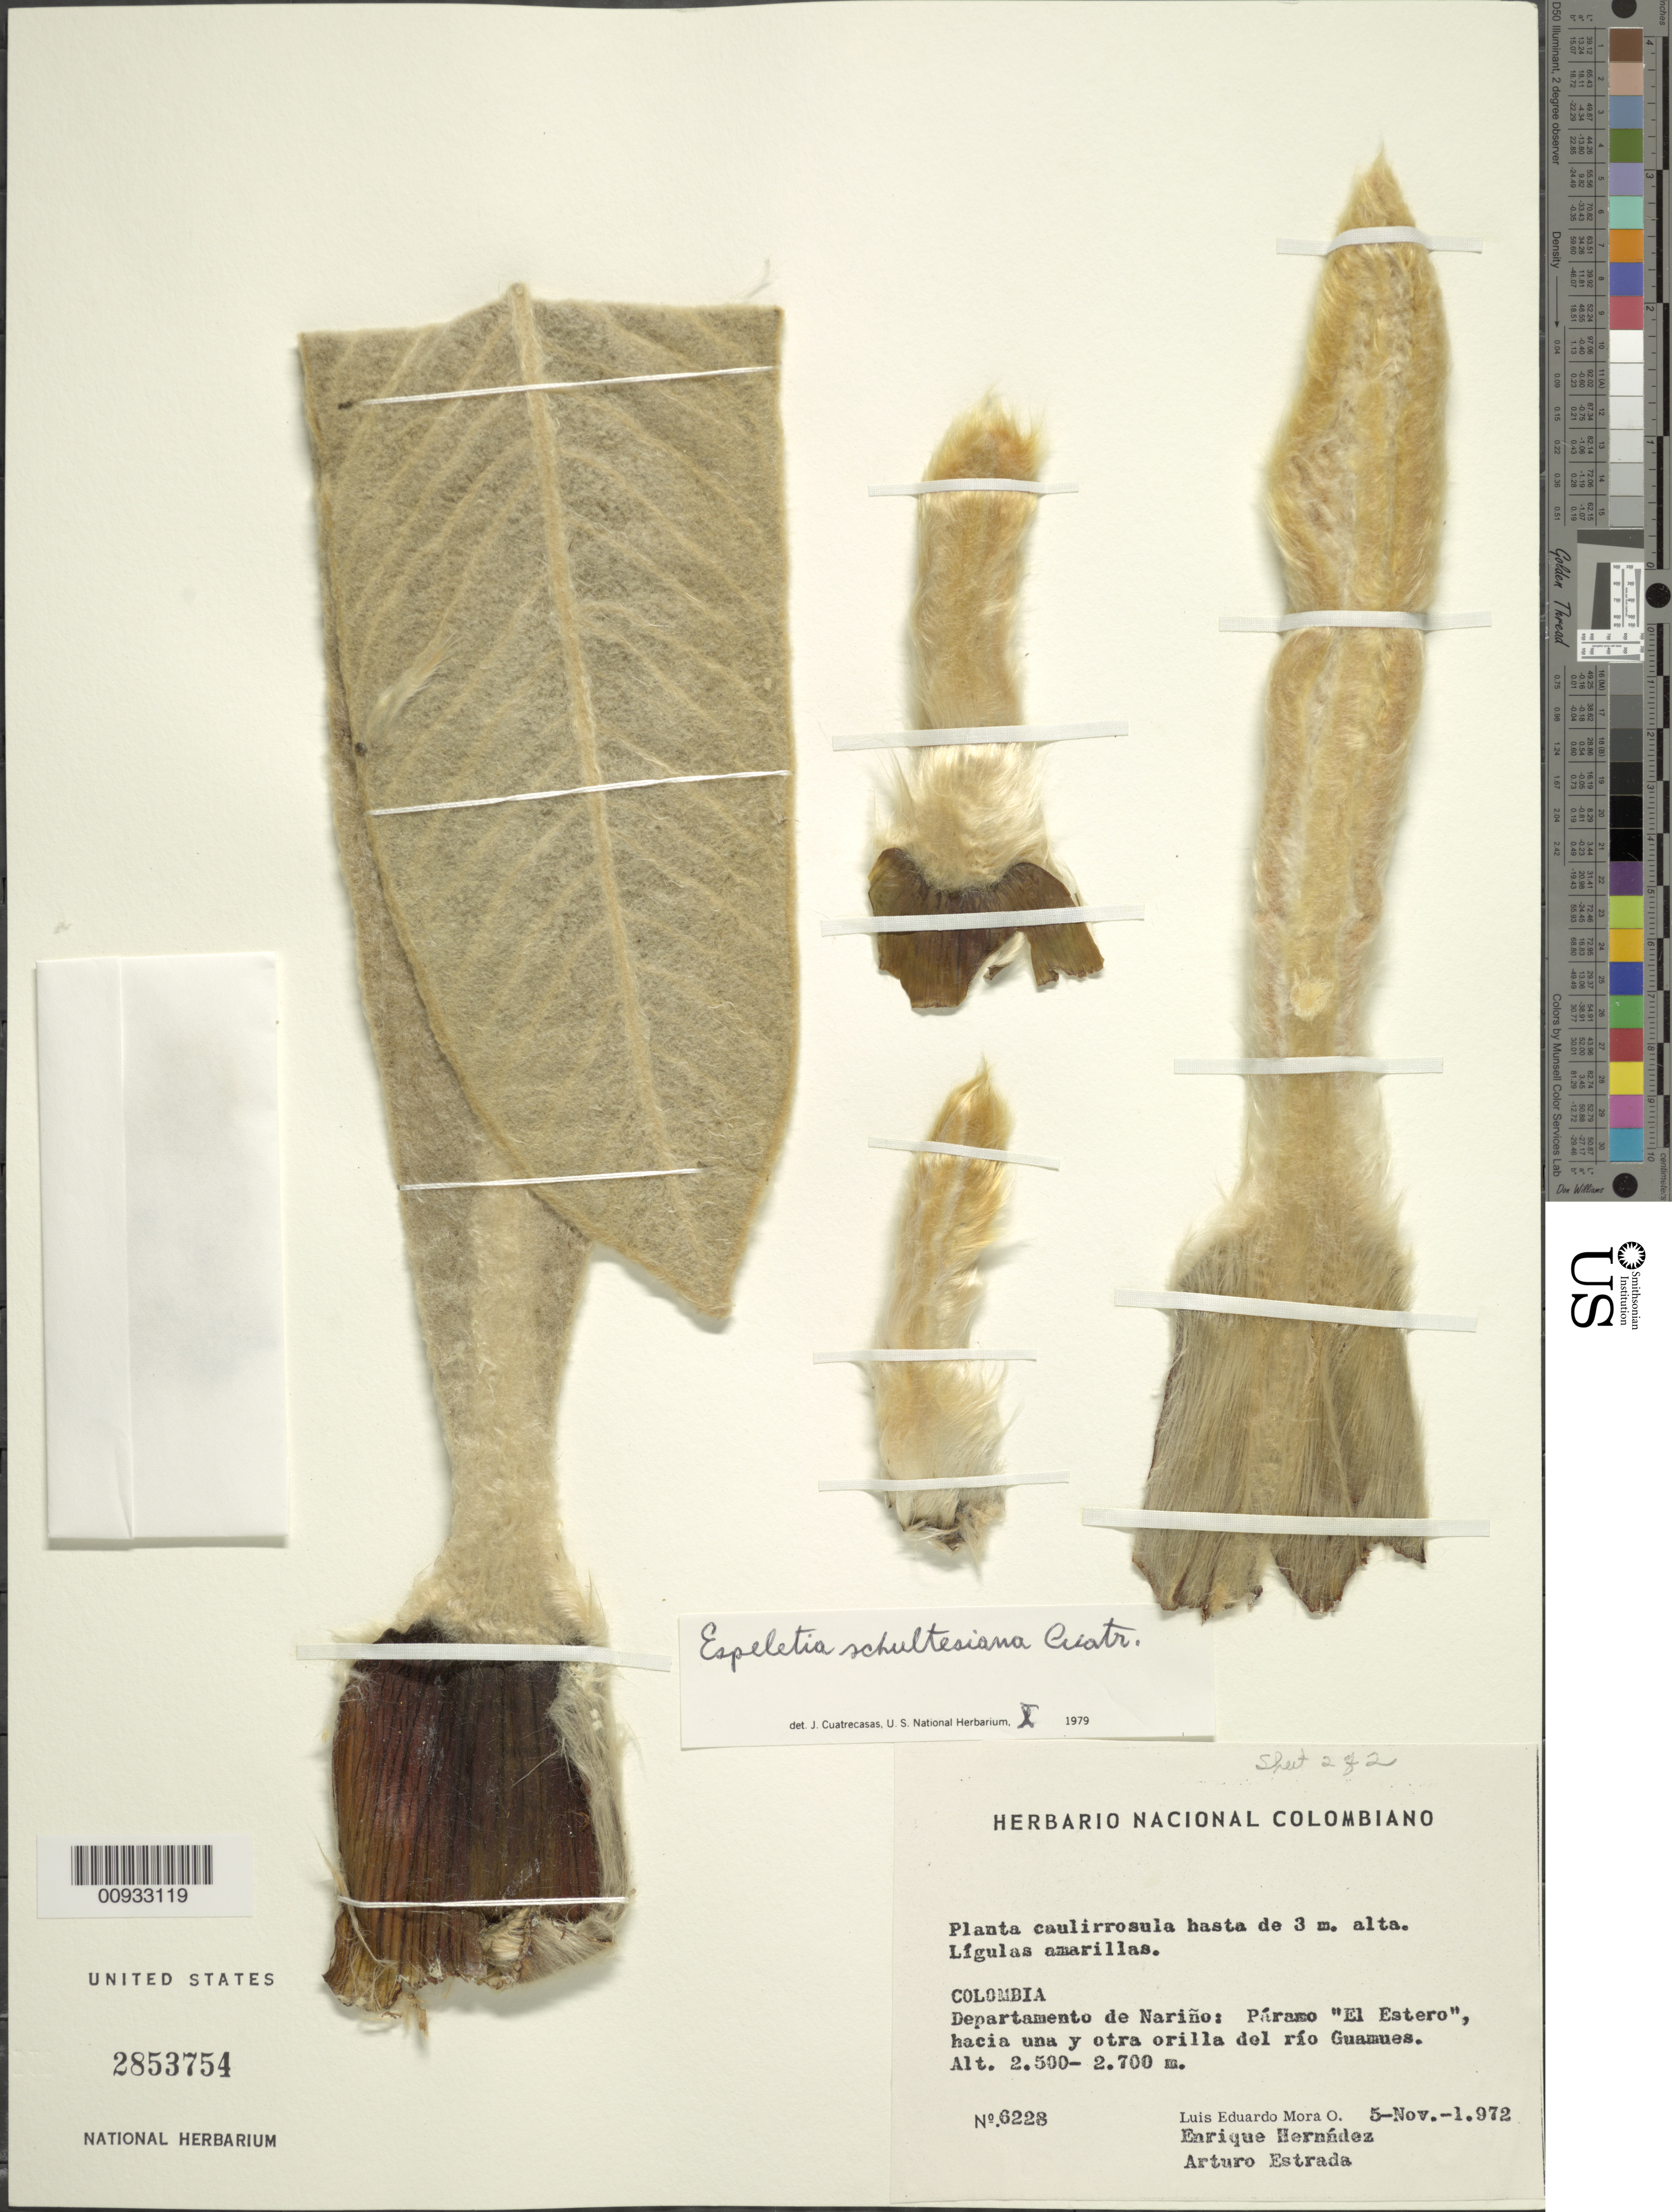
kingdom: Plantae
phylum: Tracheophyta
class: Magnoliopsida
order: Asterales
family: Asteraceae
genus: Espeletia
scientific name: Espeletia schultesiana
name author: Cuatrec.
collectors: L. E. Mora, E. Hernández & A. Estrada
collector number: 6228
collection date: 1972-11-05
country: Colombia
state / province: Nariño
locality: Paramo El Estero, hacia una y otra orilla del rio Guamues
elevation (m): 2500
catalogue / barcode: US 2853754